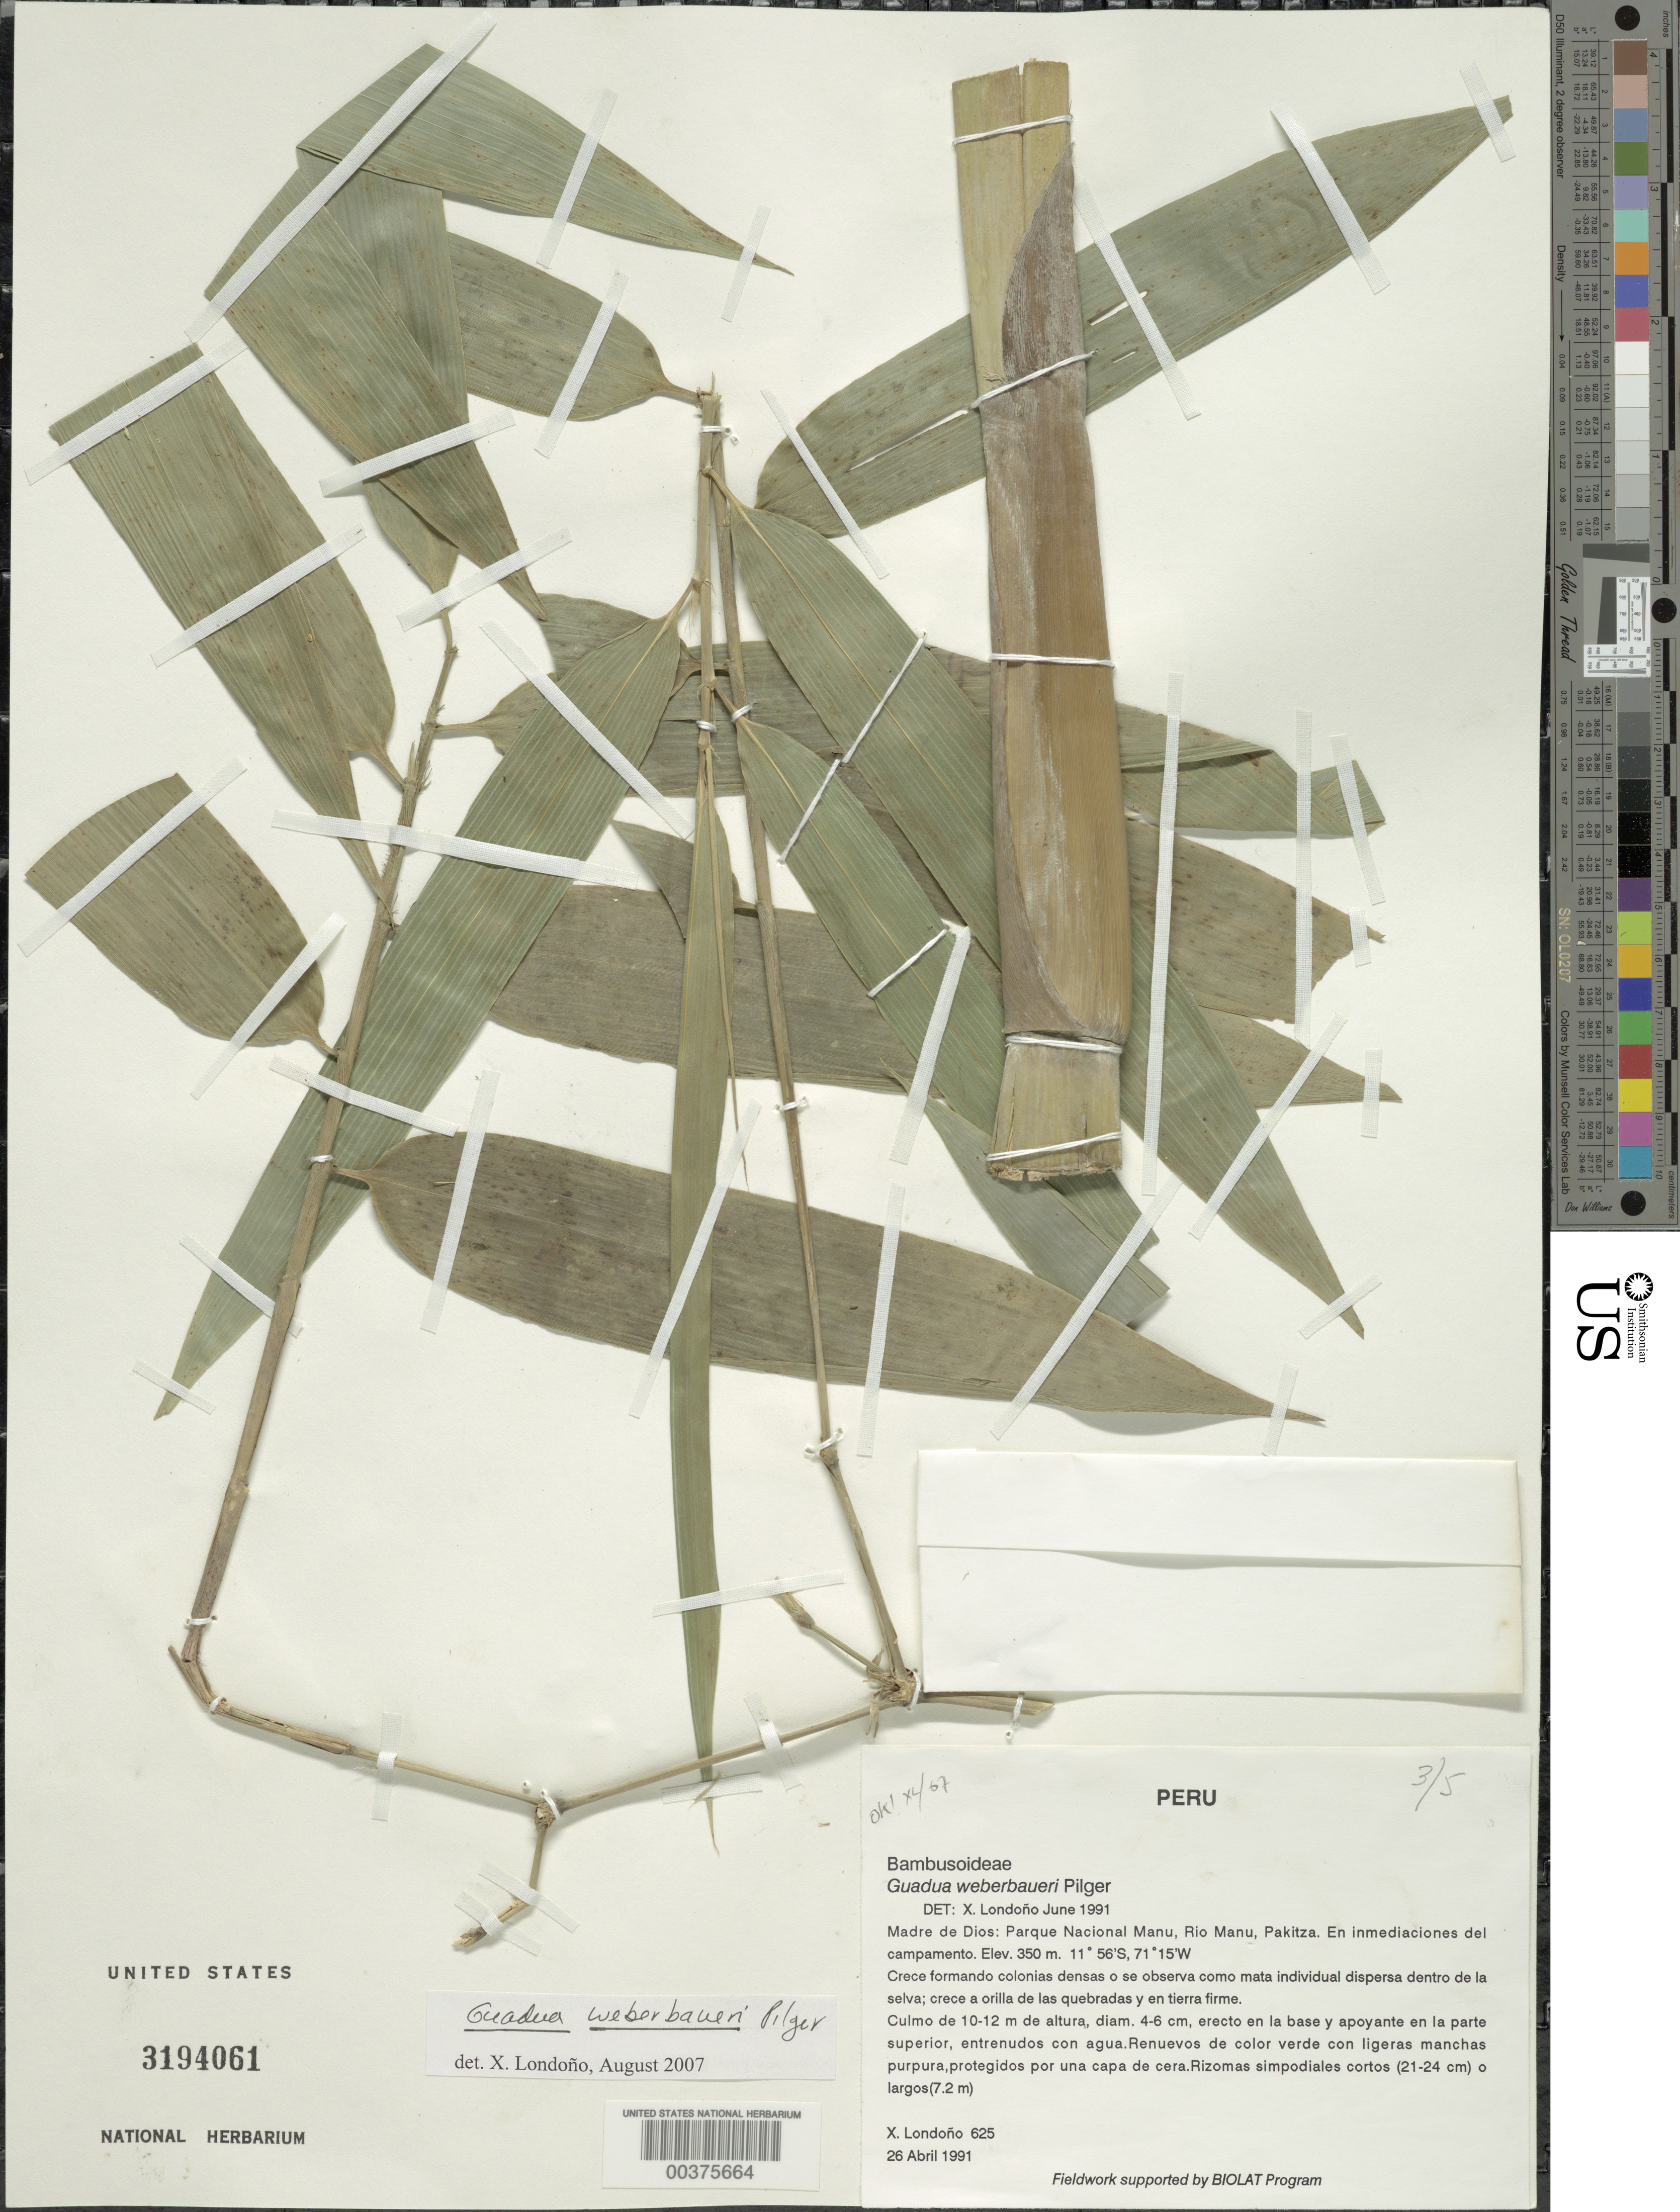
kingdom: Plantae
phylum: Tracheophyta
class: Liliopsida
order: Poales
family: Poaceae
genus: Guadua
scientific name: Guadua weberbaueri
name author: Pilg.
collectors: X. Londoño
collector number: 625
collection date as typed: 26 Apr 1991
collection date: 1991-04-26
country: Peru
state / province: Madre de Dios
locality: Parque nacional manu, rio manu, pakitza; en inmediaciones del campamento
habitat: Selva; creace a orilla de las quebradas y en tierra firme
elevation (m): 350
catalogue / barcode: US 3194061